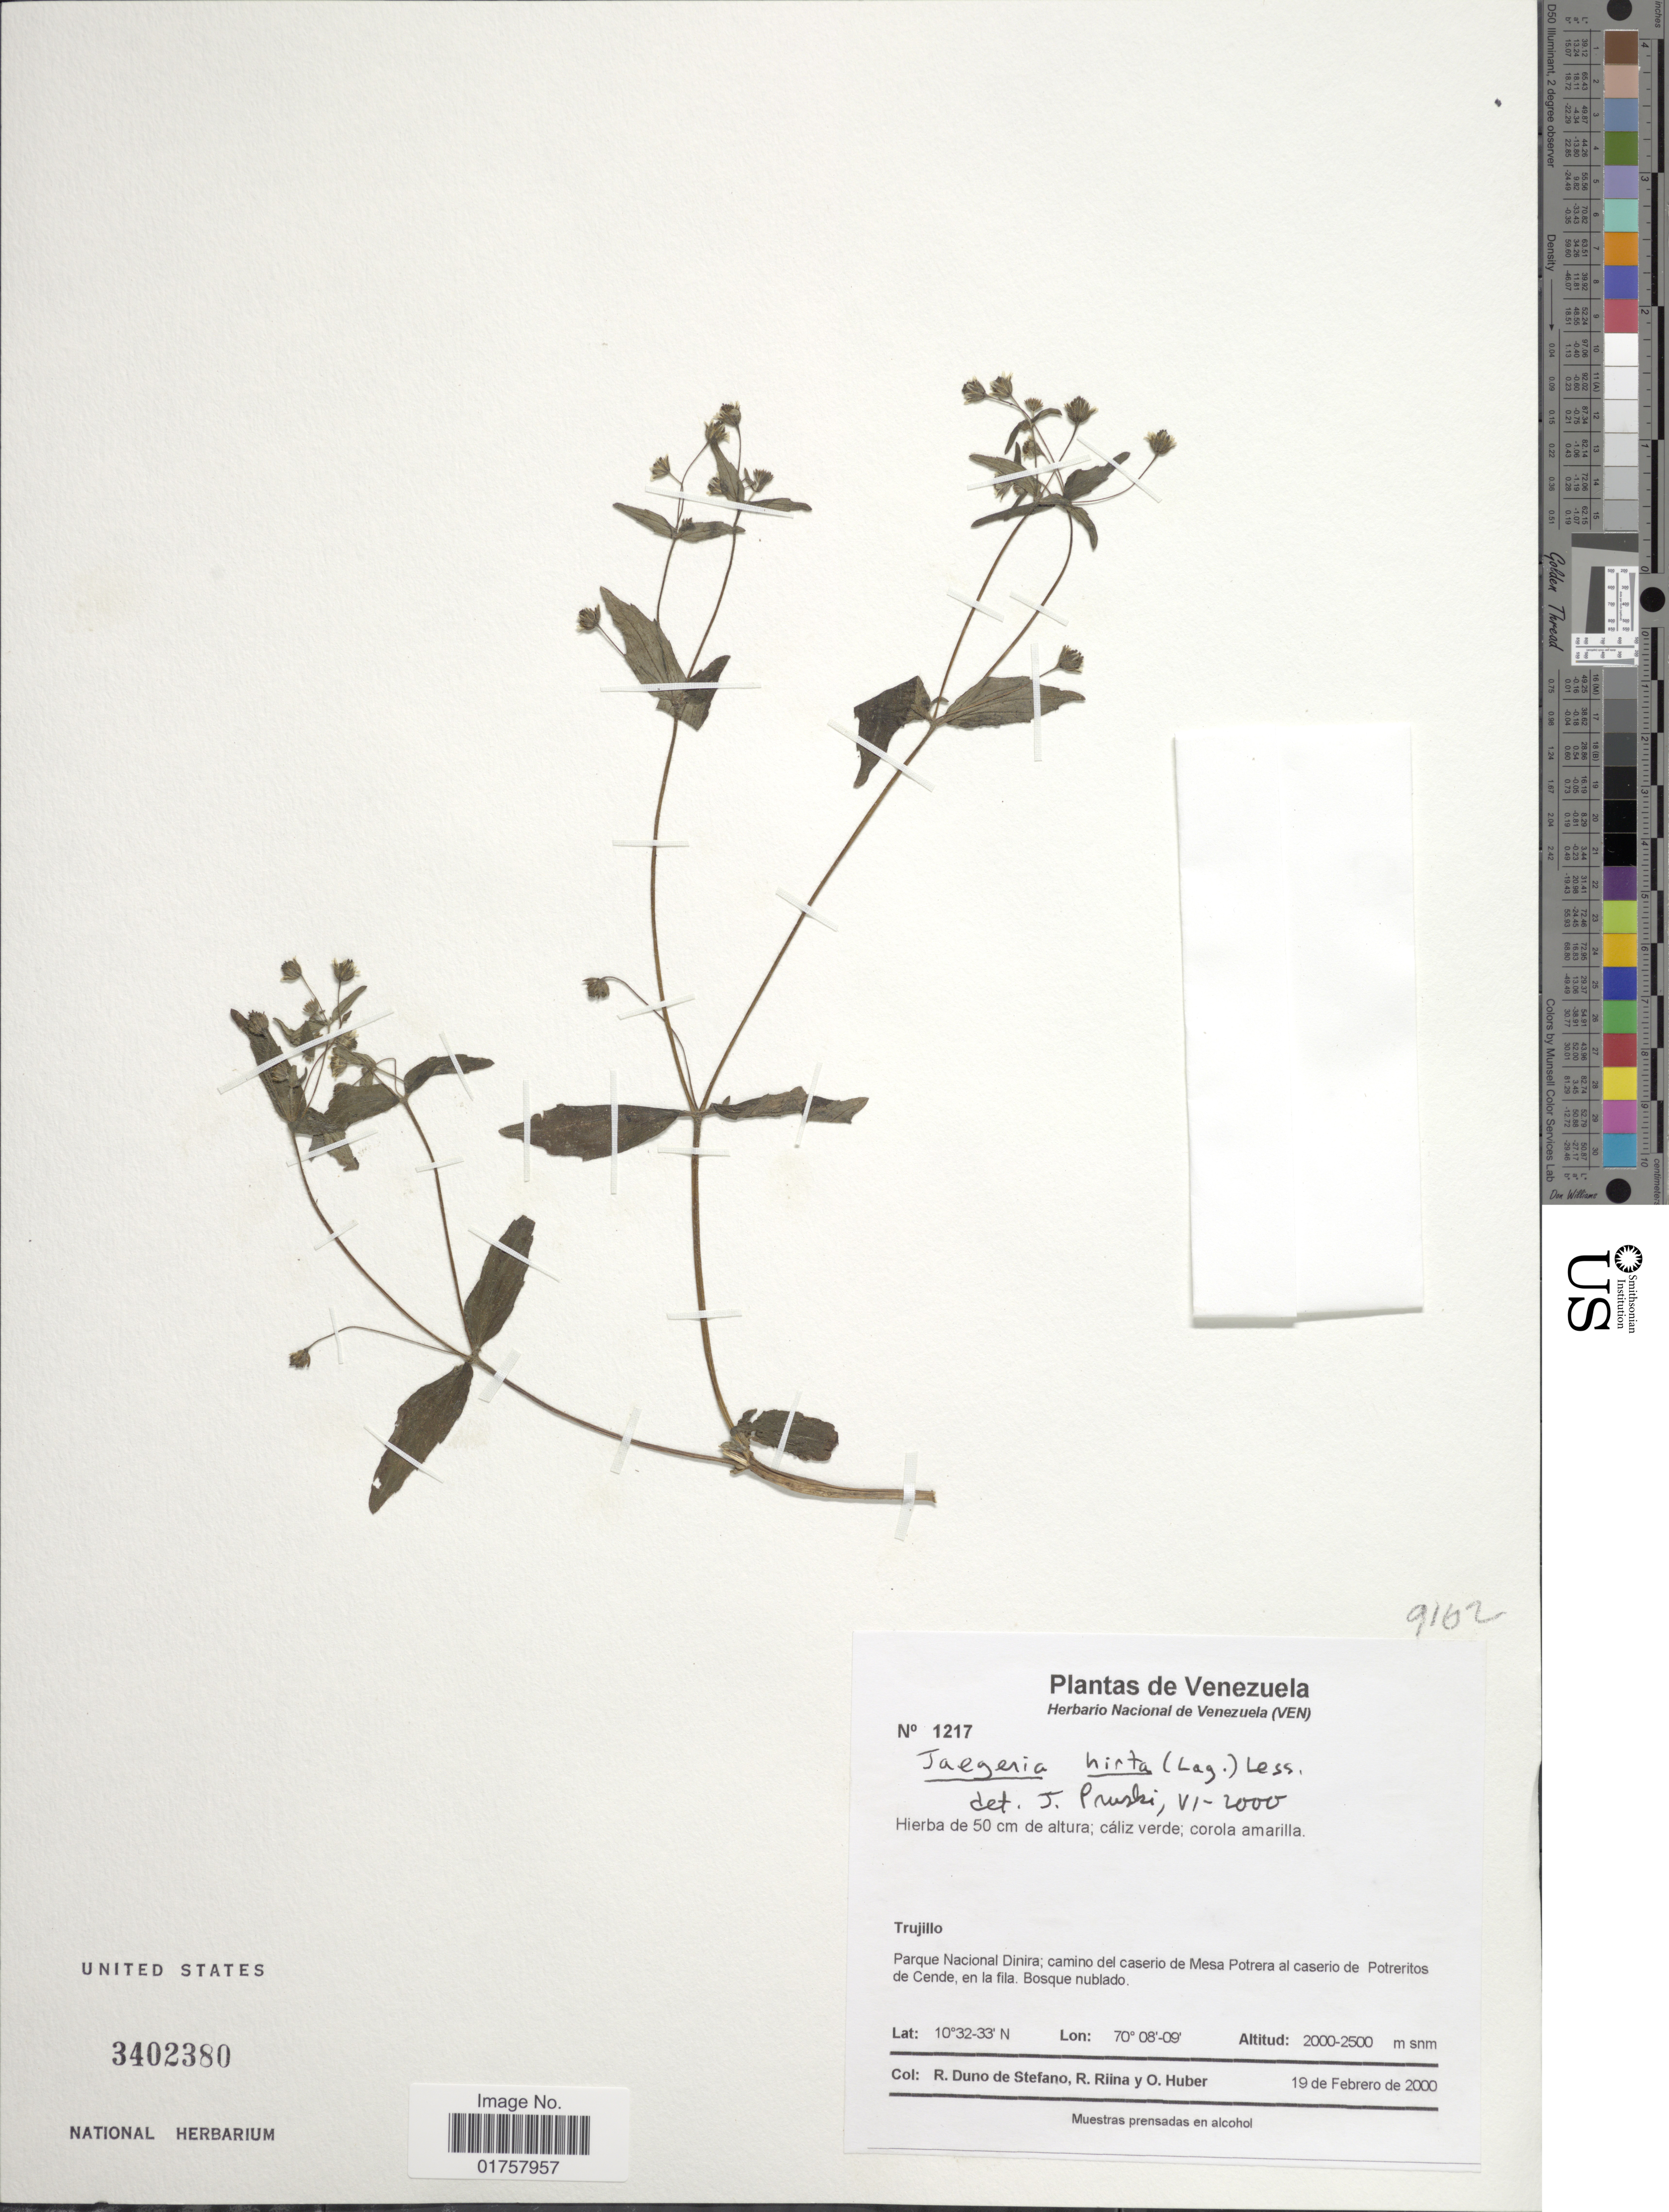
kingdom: Plantae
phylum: Tracheophyta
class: Magnoliopsida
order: Asterales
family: Asteraceae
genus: Jaegeria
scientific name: Jaegeria hirta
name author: (Lag.) Less.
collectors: R. Duno de Stefano, R. Riina & O. Huber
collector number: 1217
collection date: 2000-02-19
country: Venezuela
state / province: Trujillo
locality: Parque Nacional Dinira; camino del caserio de Mesa Potrera al caserio de Potreritos de Cende, en la fila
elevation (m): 2000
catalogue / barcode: US 3402380